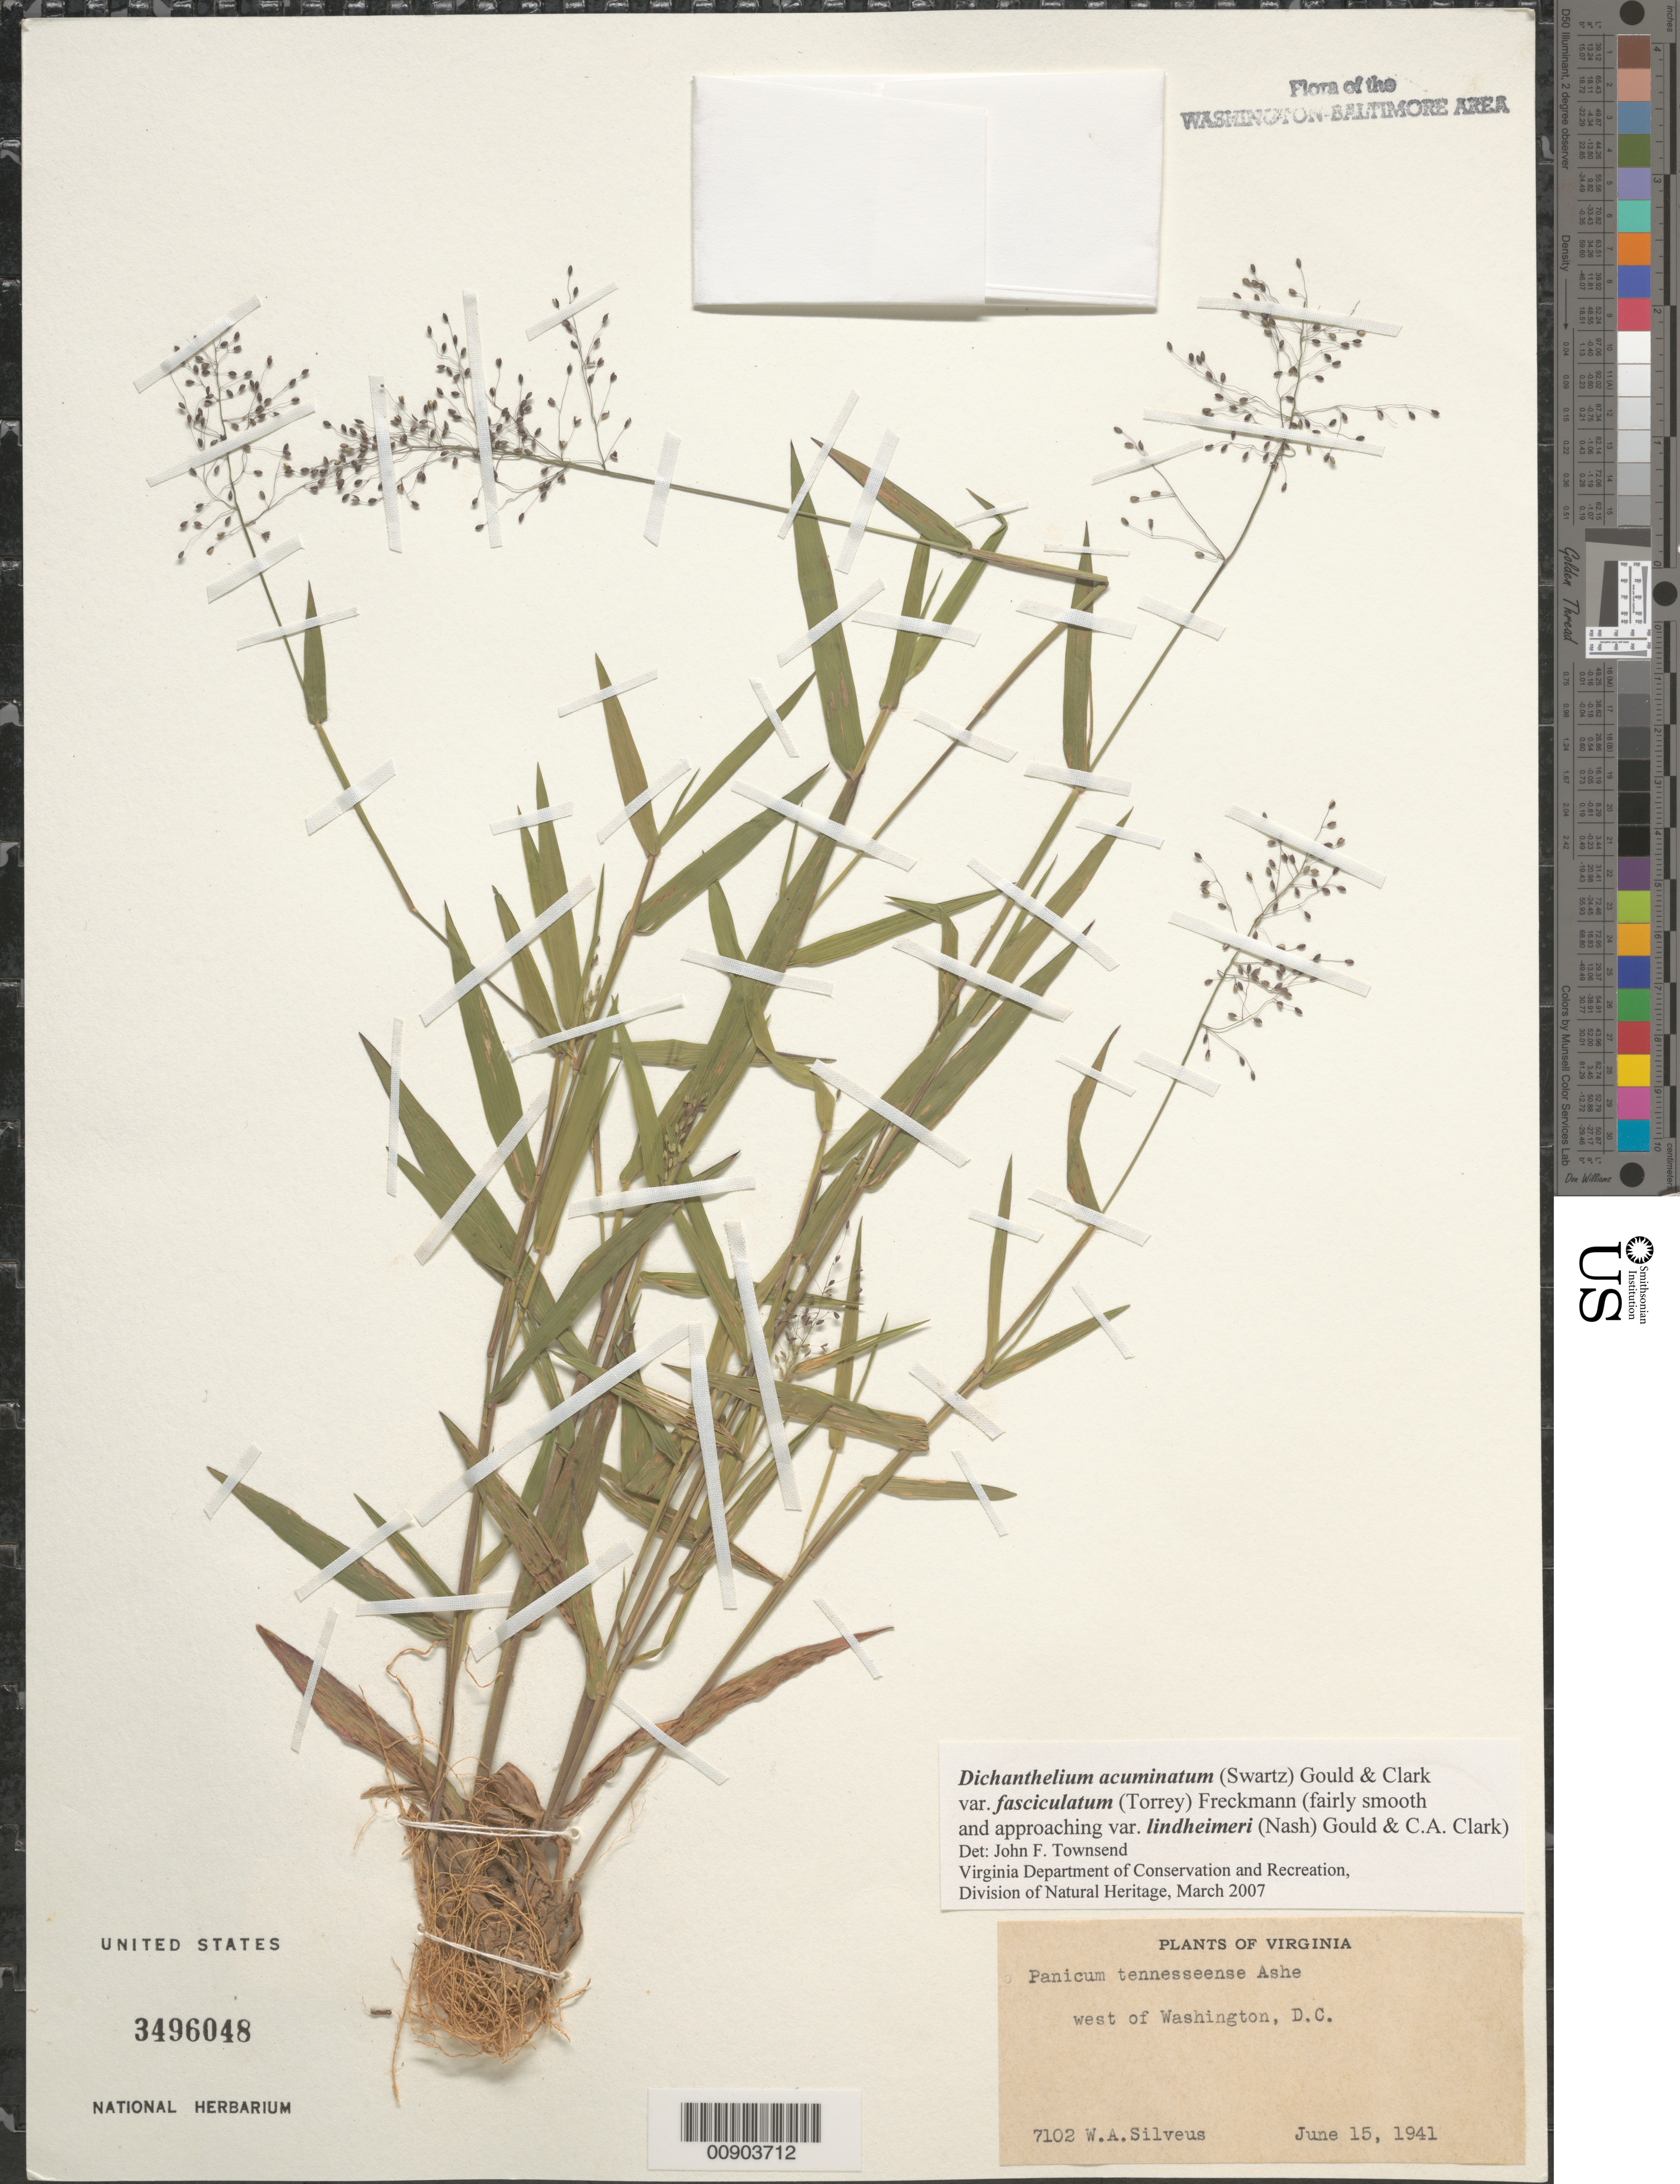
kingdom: Plantae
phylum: Tracheophyta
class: Liliopsida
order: Poales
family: Poaceae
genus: Dichanthelium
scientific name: Dichanthelium acuminatum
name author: (Sw.) Gould & C.A. Clark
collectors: W. Silveus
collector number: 7102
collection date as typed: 15 Jun 1941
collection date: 1941-06-15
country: United States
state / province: Virginia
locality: West of Washington, DC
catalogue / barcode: US 3496048